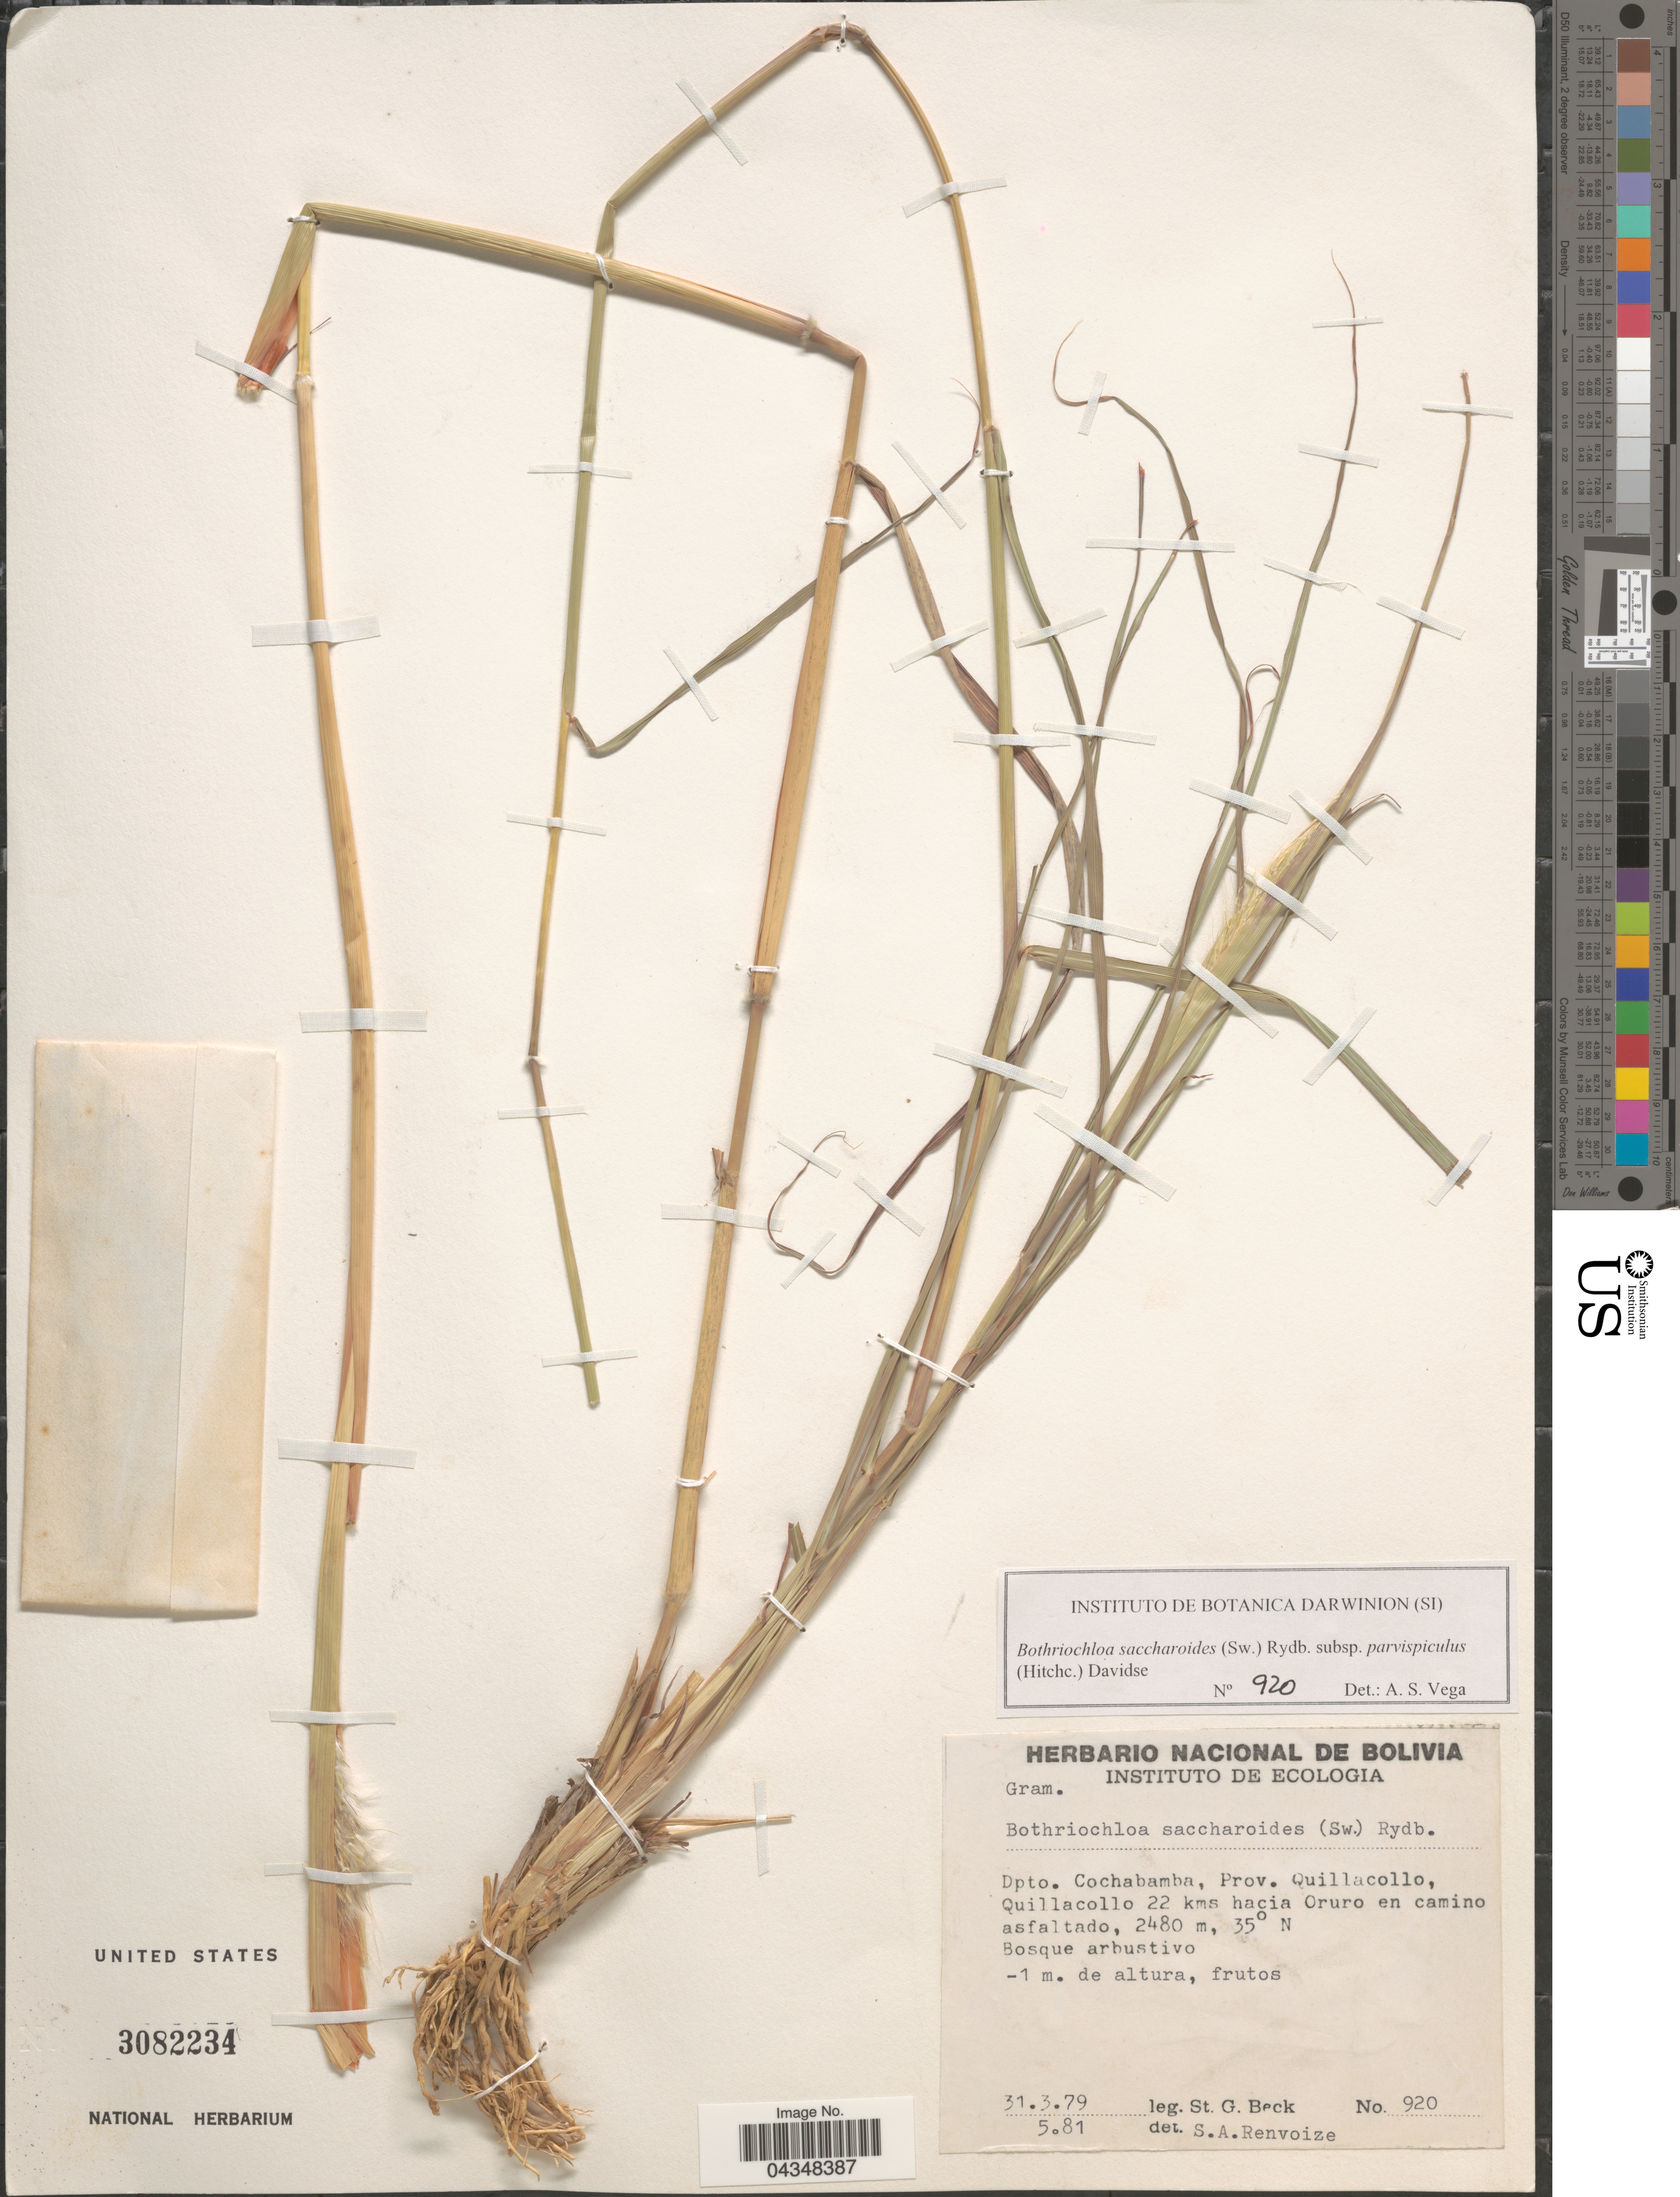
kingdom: Plantae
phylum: Tracheophyta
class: Liliopsida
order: Poales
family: Poaceae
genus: Bothriochloa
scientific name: Bothriochloa saccharoides var. parvispicula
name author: (Hitchc.) Tovar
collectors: S. G. Beck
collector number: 920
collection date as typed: Transcribed d/m/y: 31/3/79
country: Bolivia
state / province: Cochabamba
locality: Dpto. Cochabamba, Prov. Quillacollo, Quillacollo 22 kms hacia Oruro en camino asfaltado.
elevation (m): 2480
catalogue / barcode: US 3082234